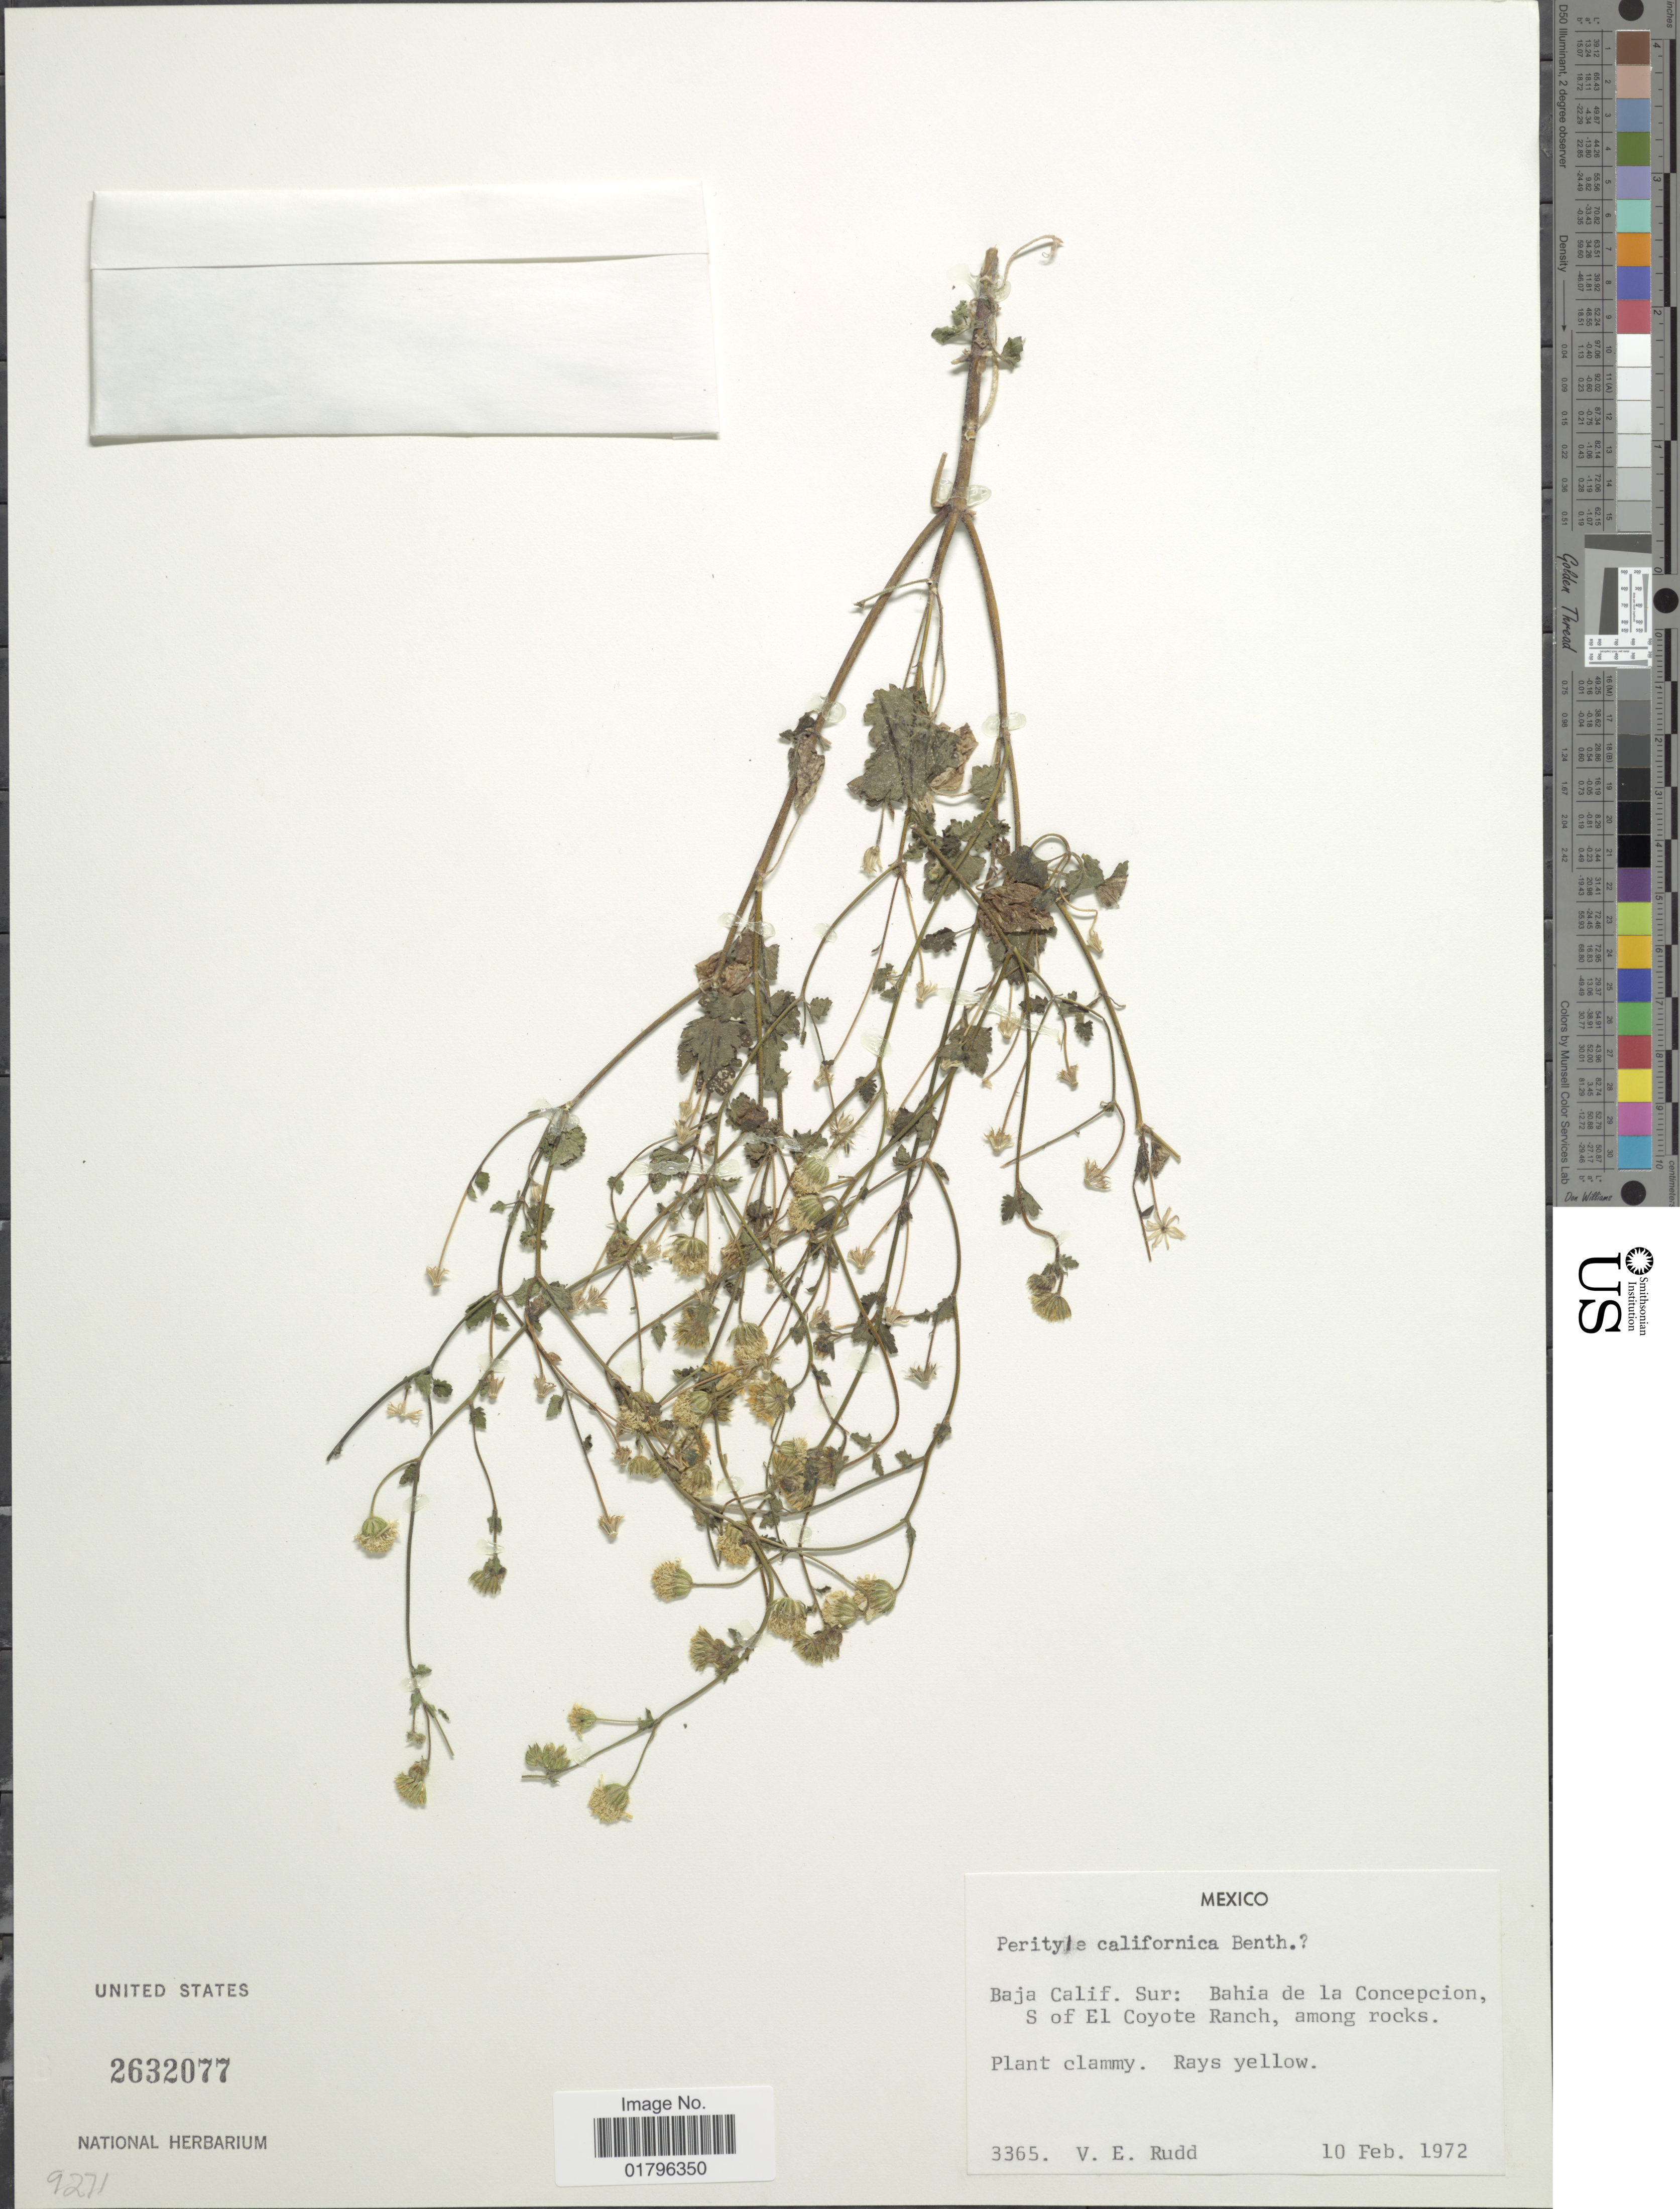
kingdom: Plantae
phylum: Tracheophyta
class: Magnoliopsida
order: Asterales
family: Asteraceae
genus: Perityle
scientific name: Perityle californica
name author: Benth.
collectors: V. E. Rudd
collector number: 3365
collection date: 1972-02-10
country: Mexico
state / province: Baja California Sur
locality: Bahia de la Concepcion, S of El Coyote Ranch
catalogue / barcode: US 2632077